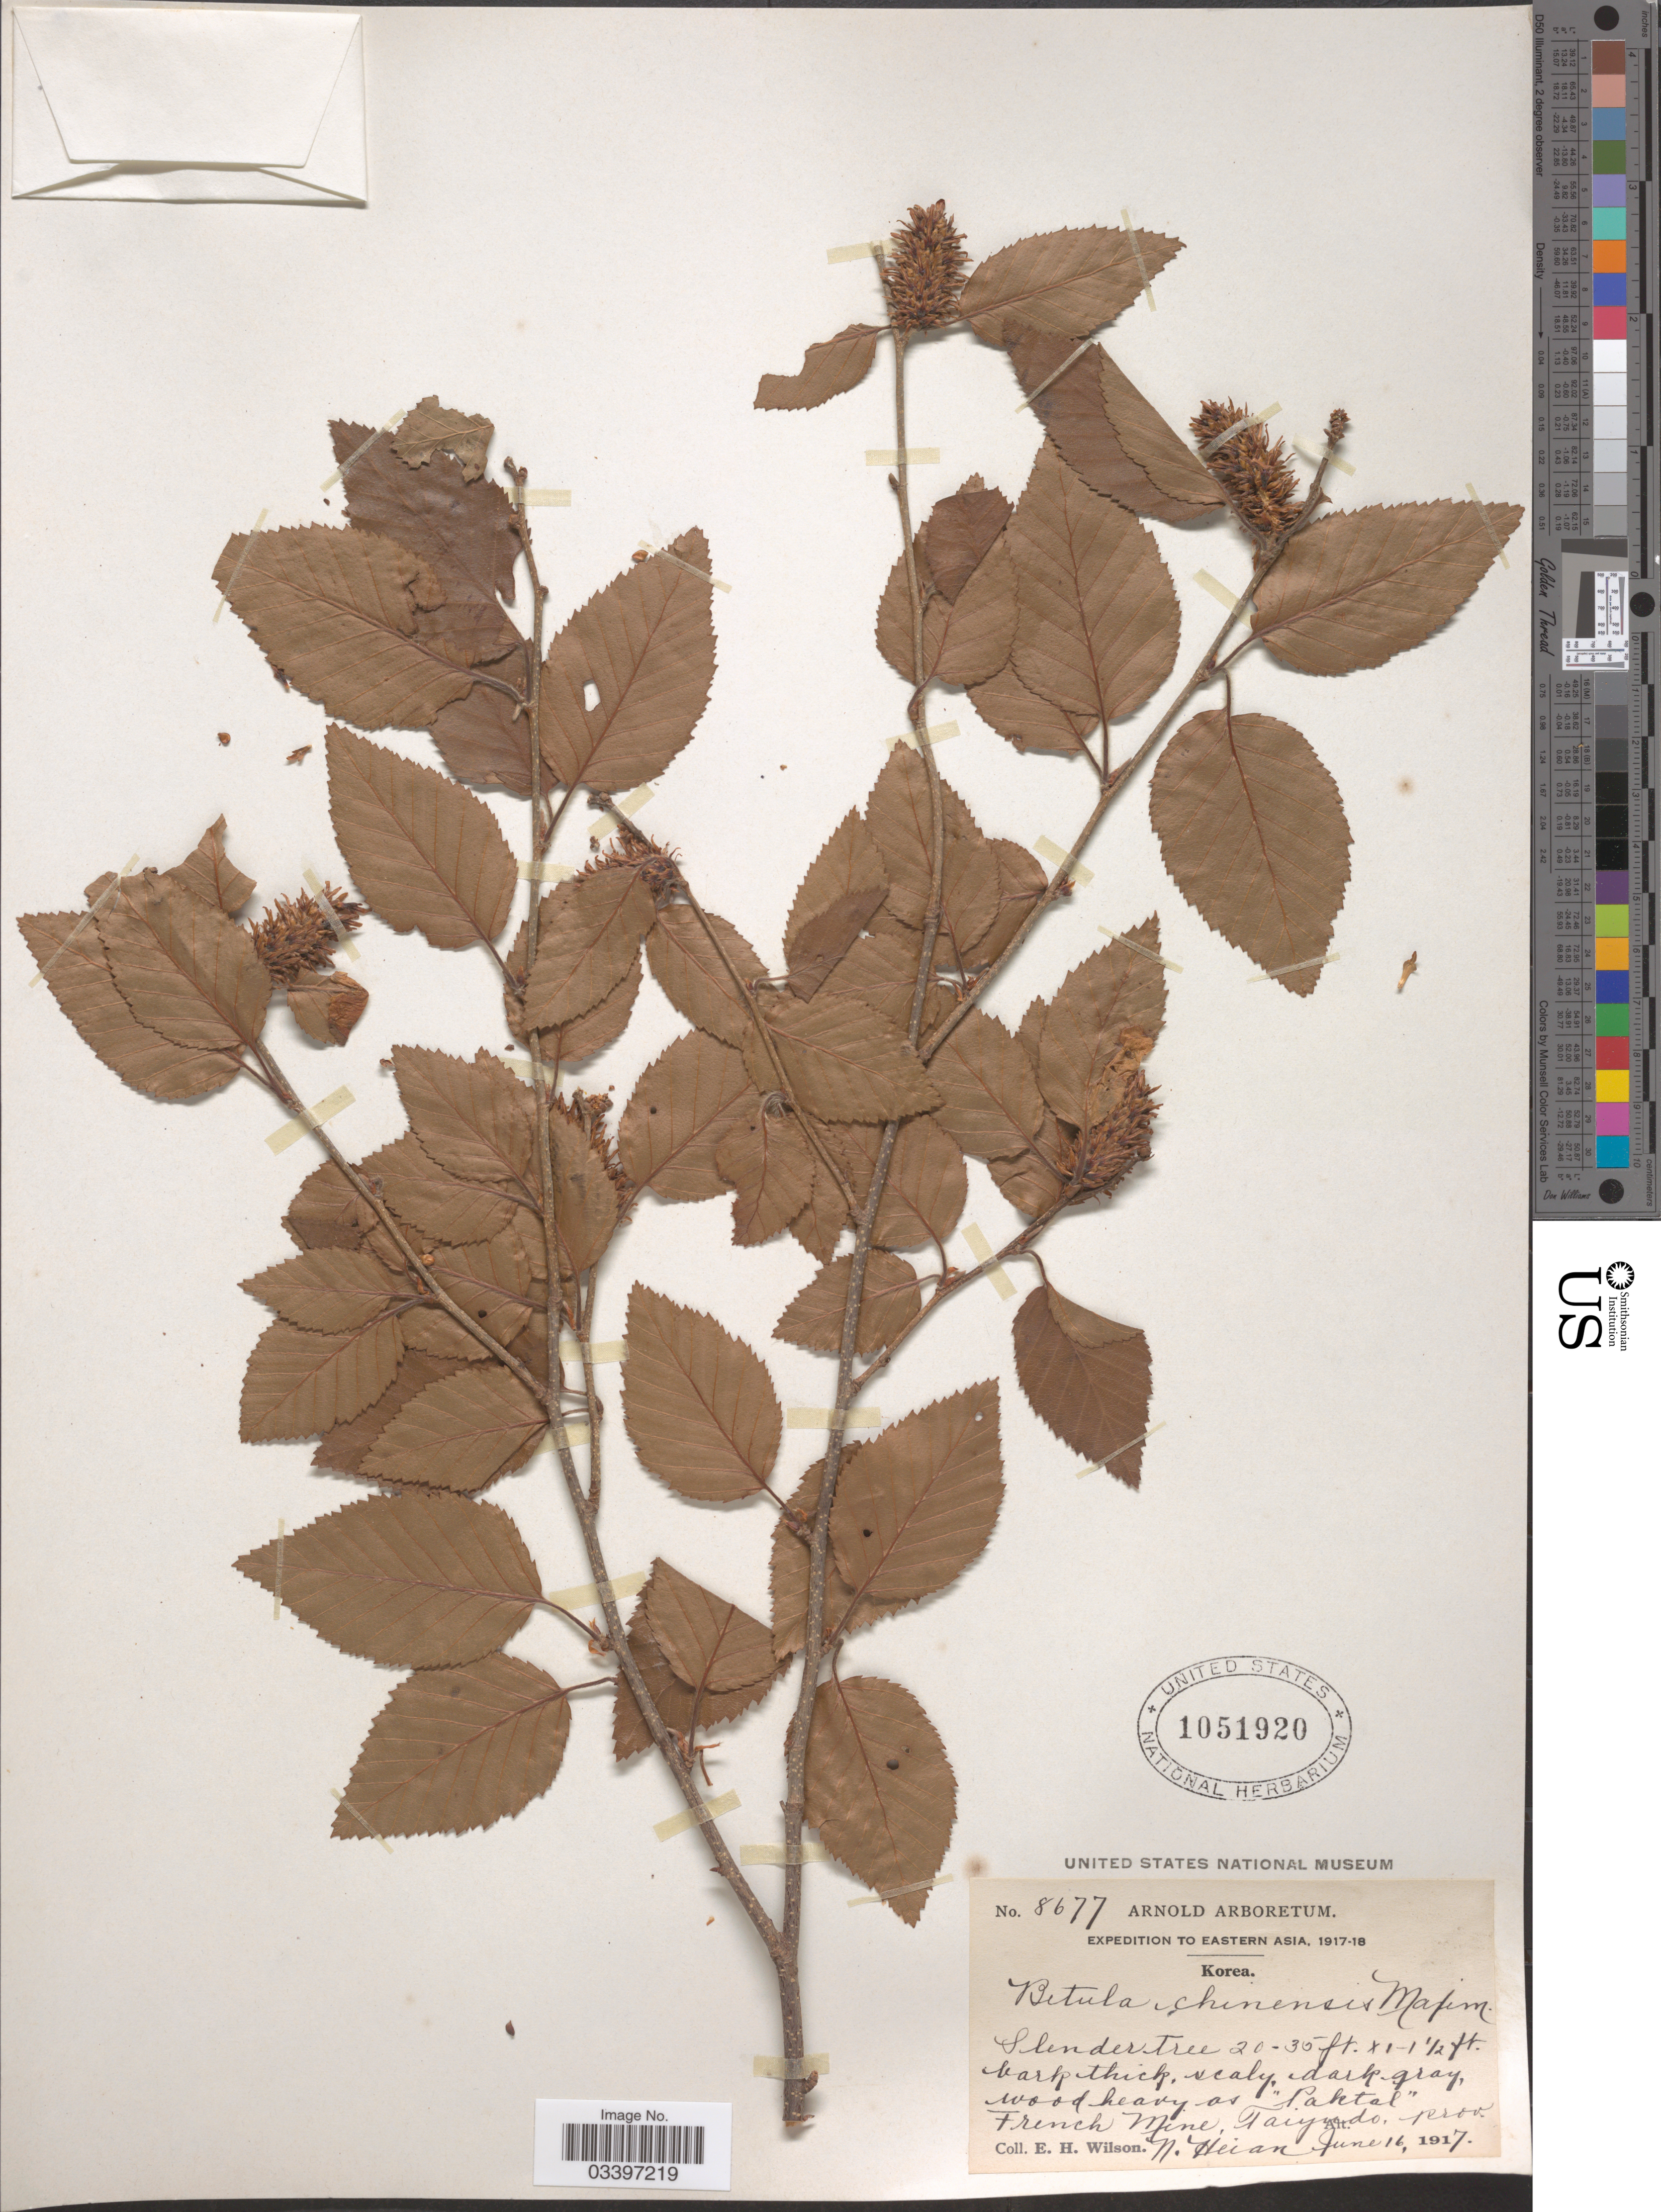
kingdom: Plantae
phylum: Tracheophyta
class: Magnoliopsida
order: Fagales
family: Betulaceae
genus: Betula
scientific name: Betula chinensis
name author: Maxim.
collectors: E. Wilson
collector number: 8677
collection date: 1917-06-16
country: North Korea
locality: French Mine, Taiyudo, prov. N. Heian.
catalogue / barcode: US 1051920